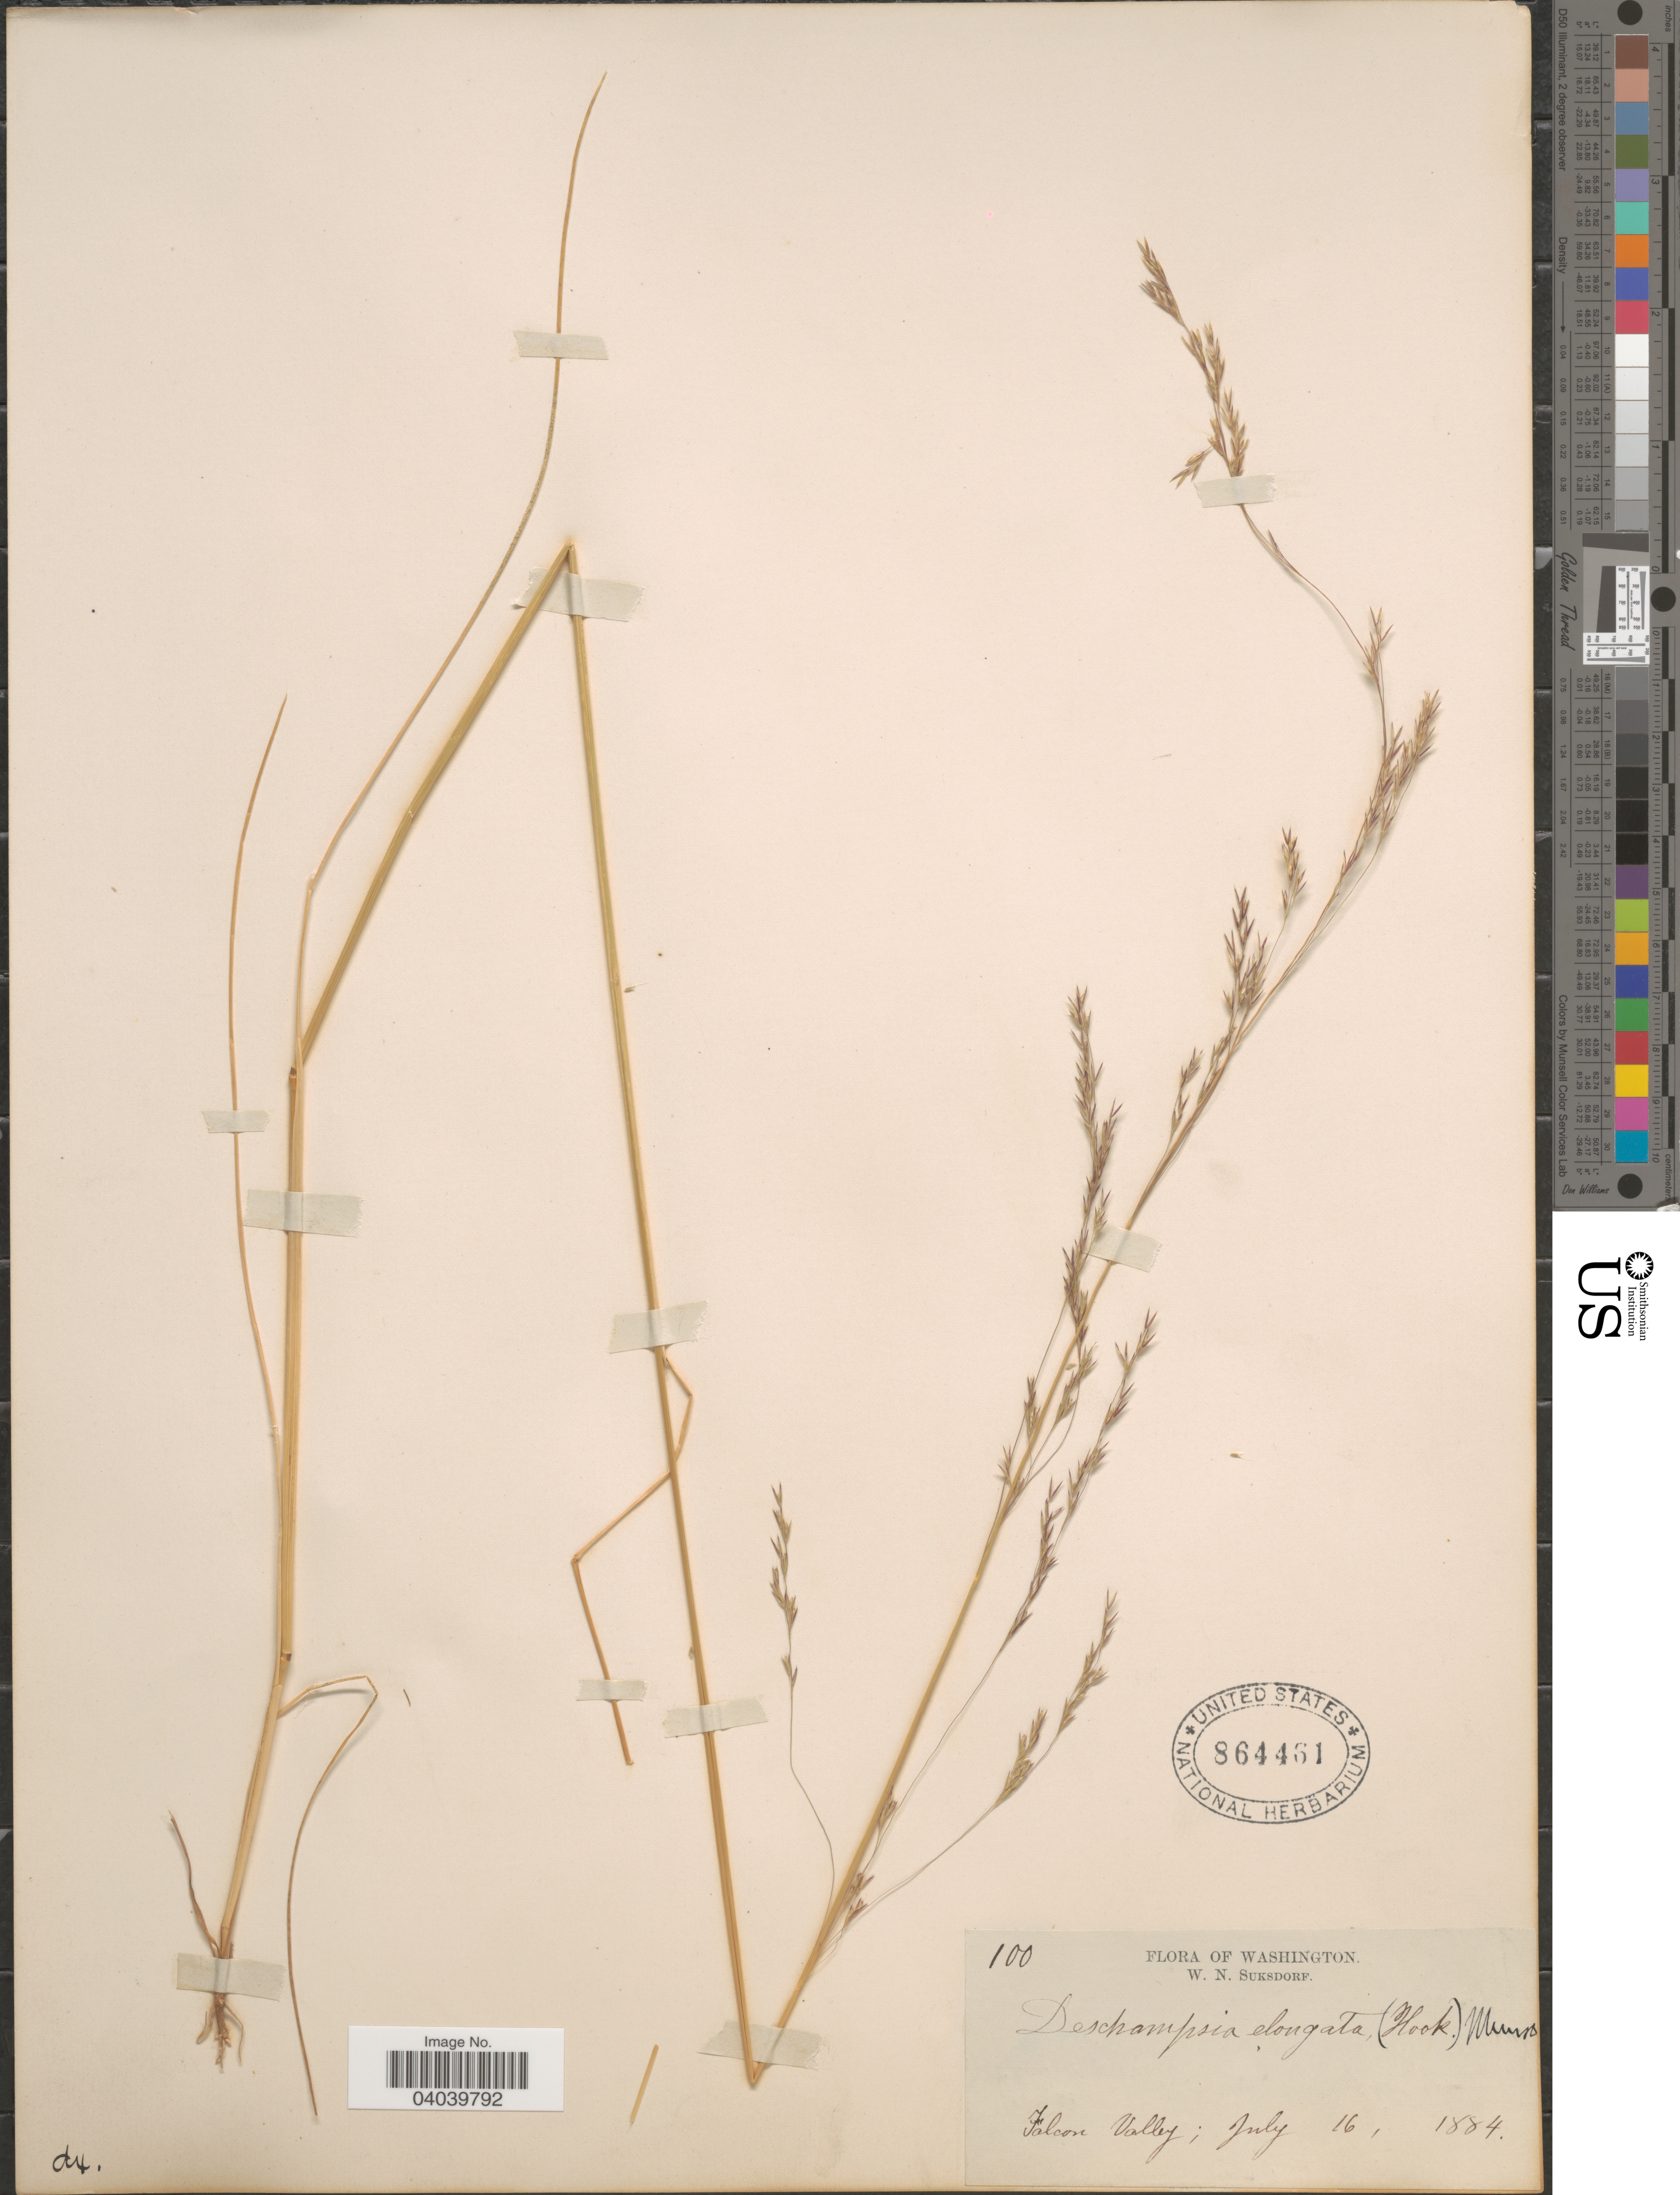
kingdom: Plantae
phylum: Tracheophyta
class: Liliopsida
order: Poales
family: Poaceae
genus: Deschampsia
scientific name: Deschampsia elongata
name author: (Hook.) Munro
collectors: W. N. Suksdorf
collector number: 100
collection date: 1884-07-16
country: United States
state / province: Washington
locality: Falcon Valley.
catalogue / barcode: US 864461